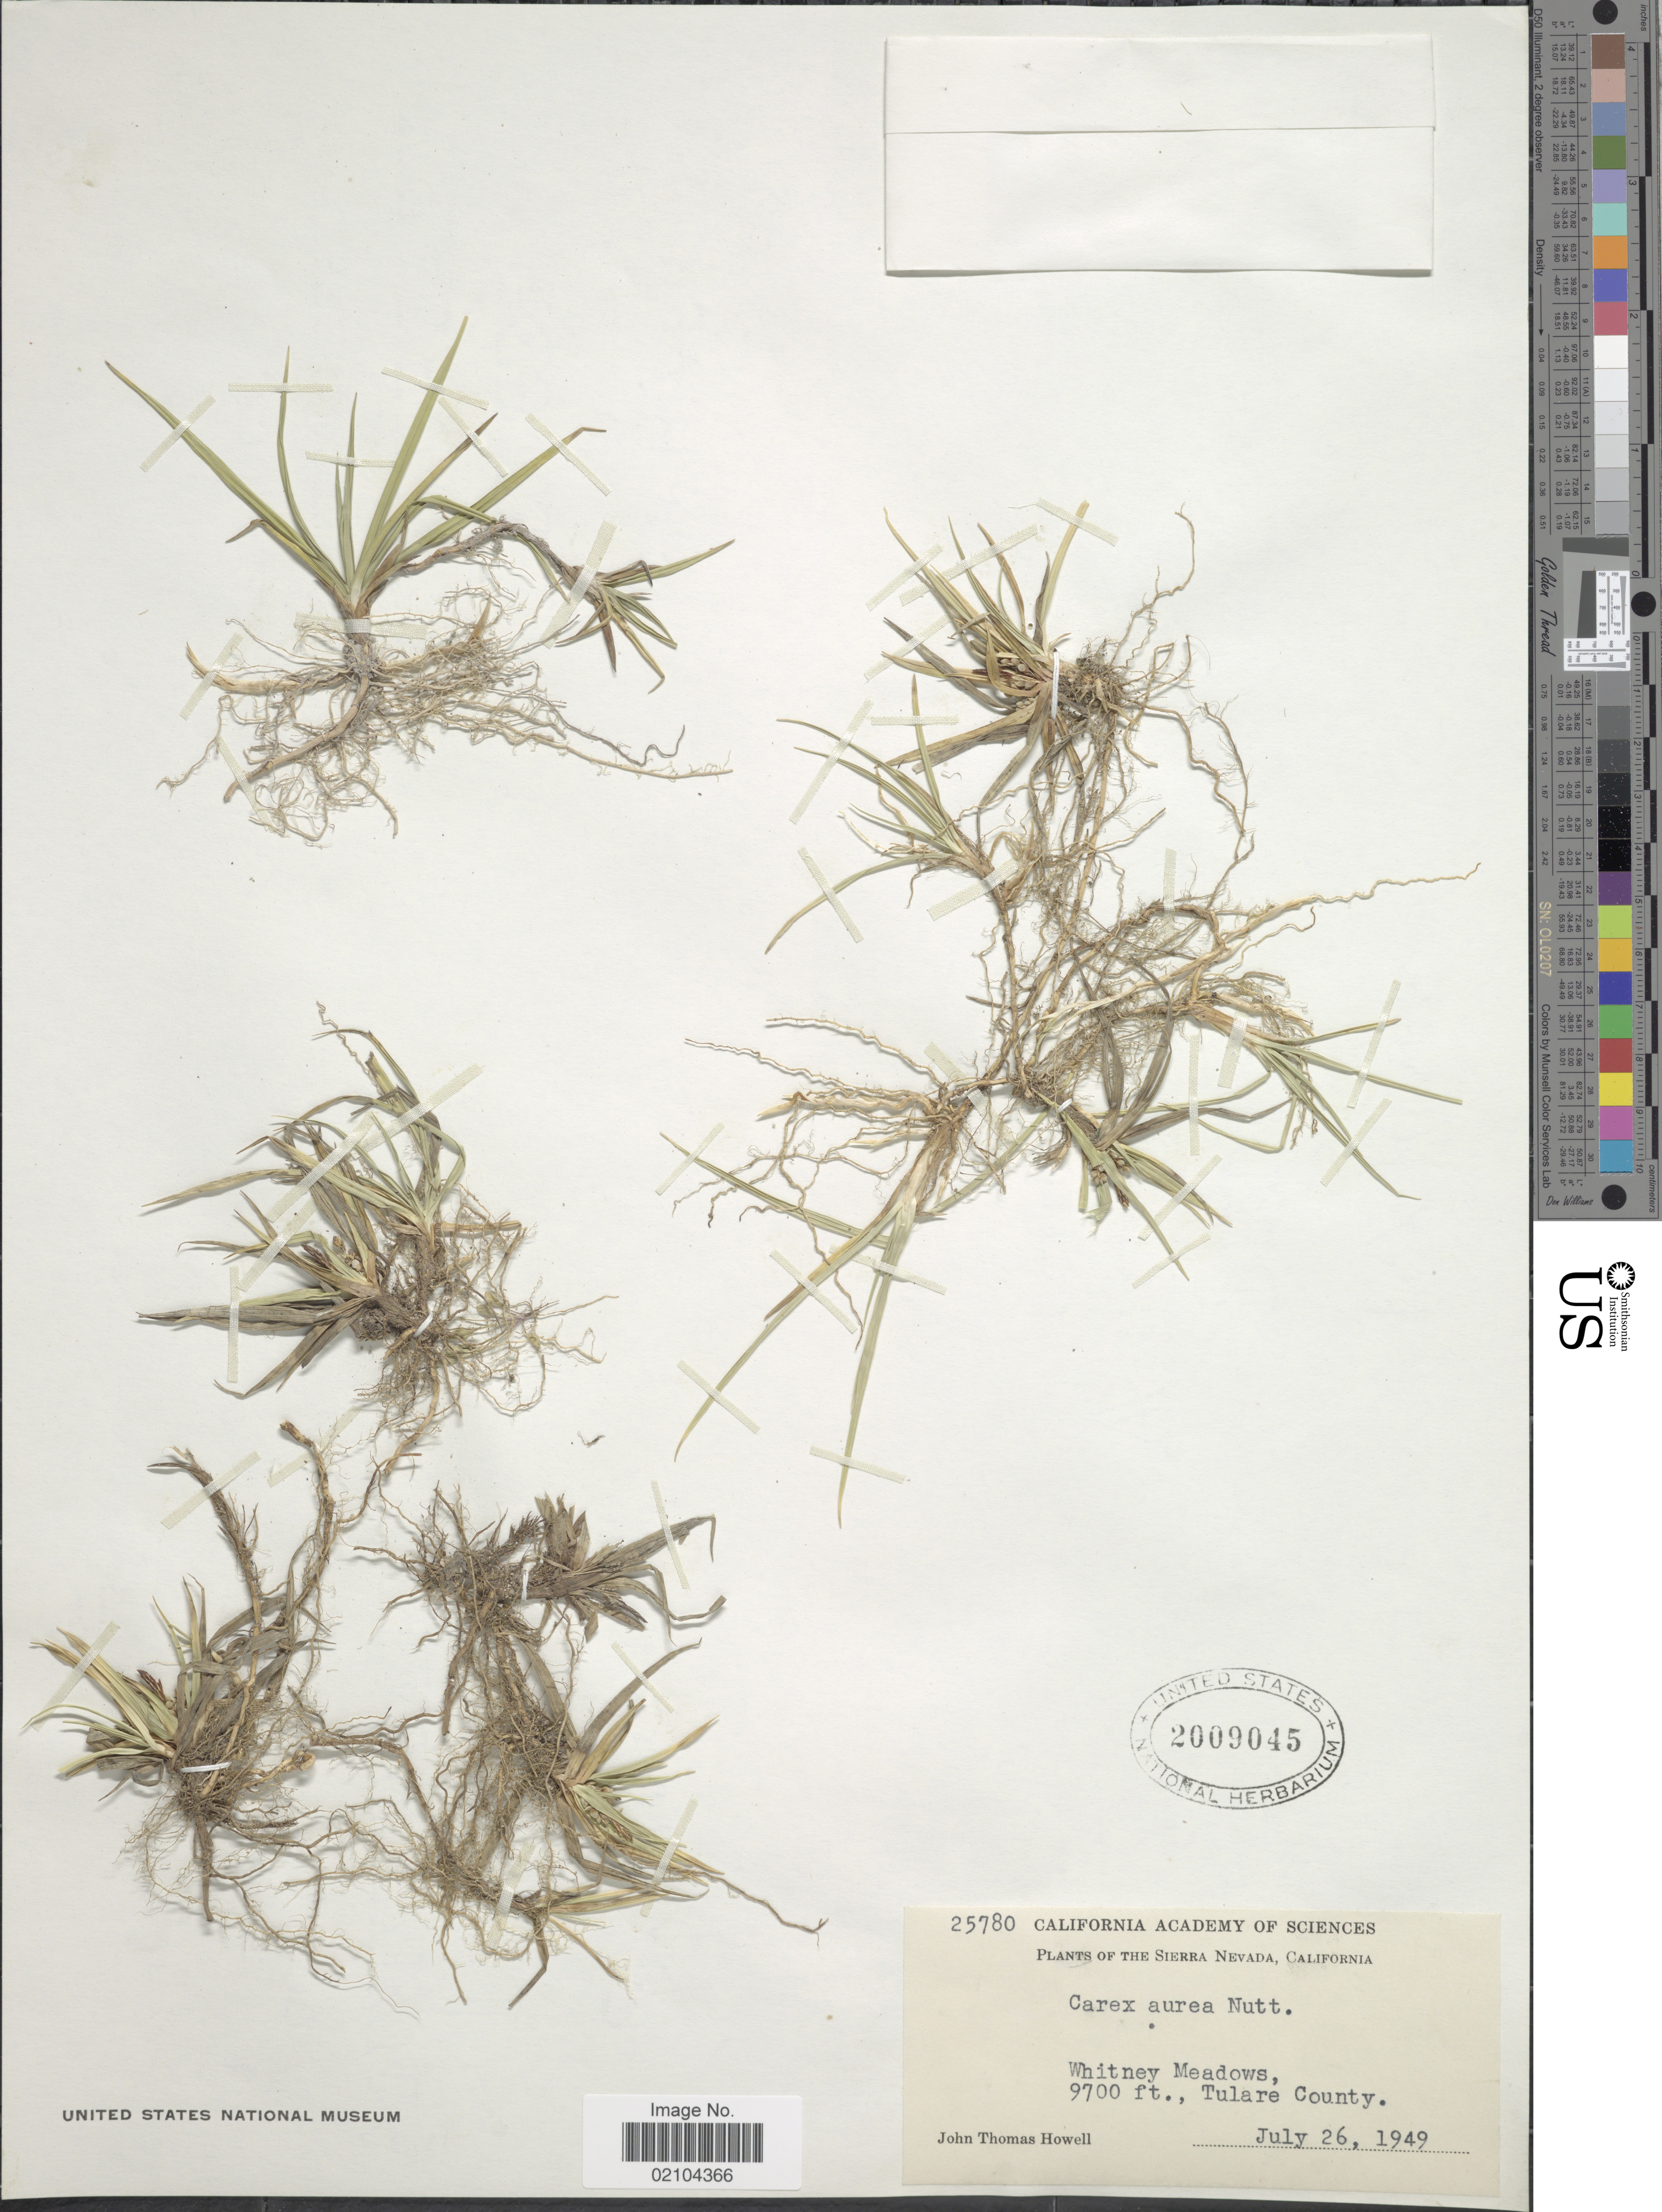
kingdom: Plantae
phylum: Tracheophyta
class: Liliopsida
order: Poales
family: Cyperaceae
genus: Carex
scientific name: Carex aurea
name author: Nutt.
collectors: J. T. Howell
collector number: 25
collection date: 1949-07-26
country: United States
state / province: California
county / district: Tulare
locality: Sierra Nevada, Whitney Meadows, Tulare County.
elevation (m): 2957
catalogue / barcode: US 2009045